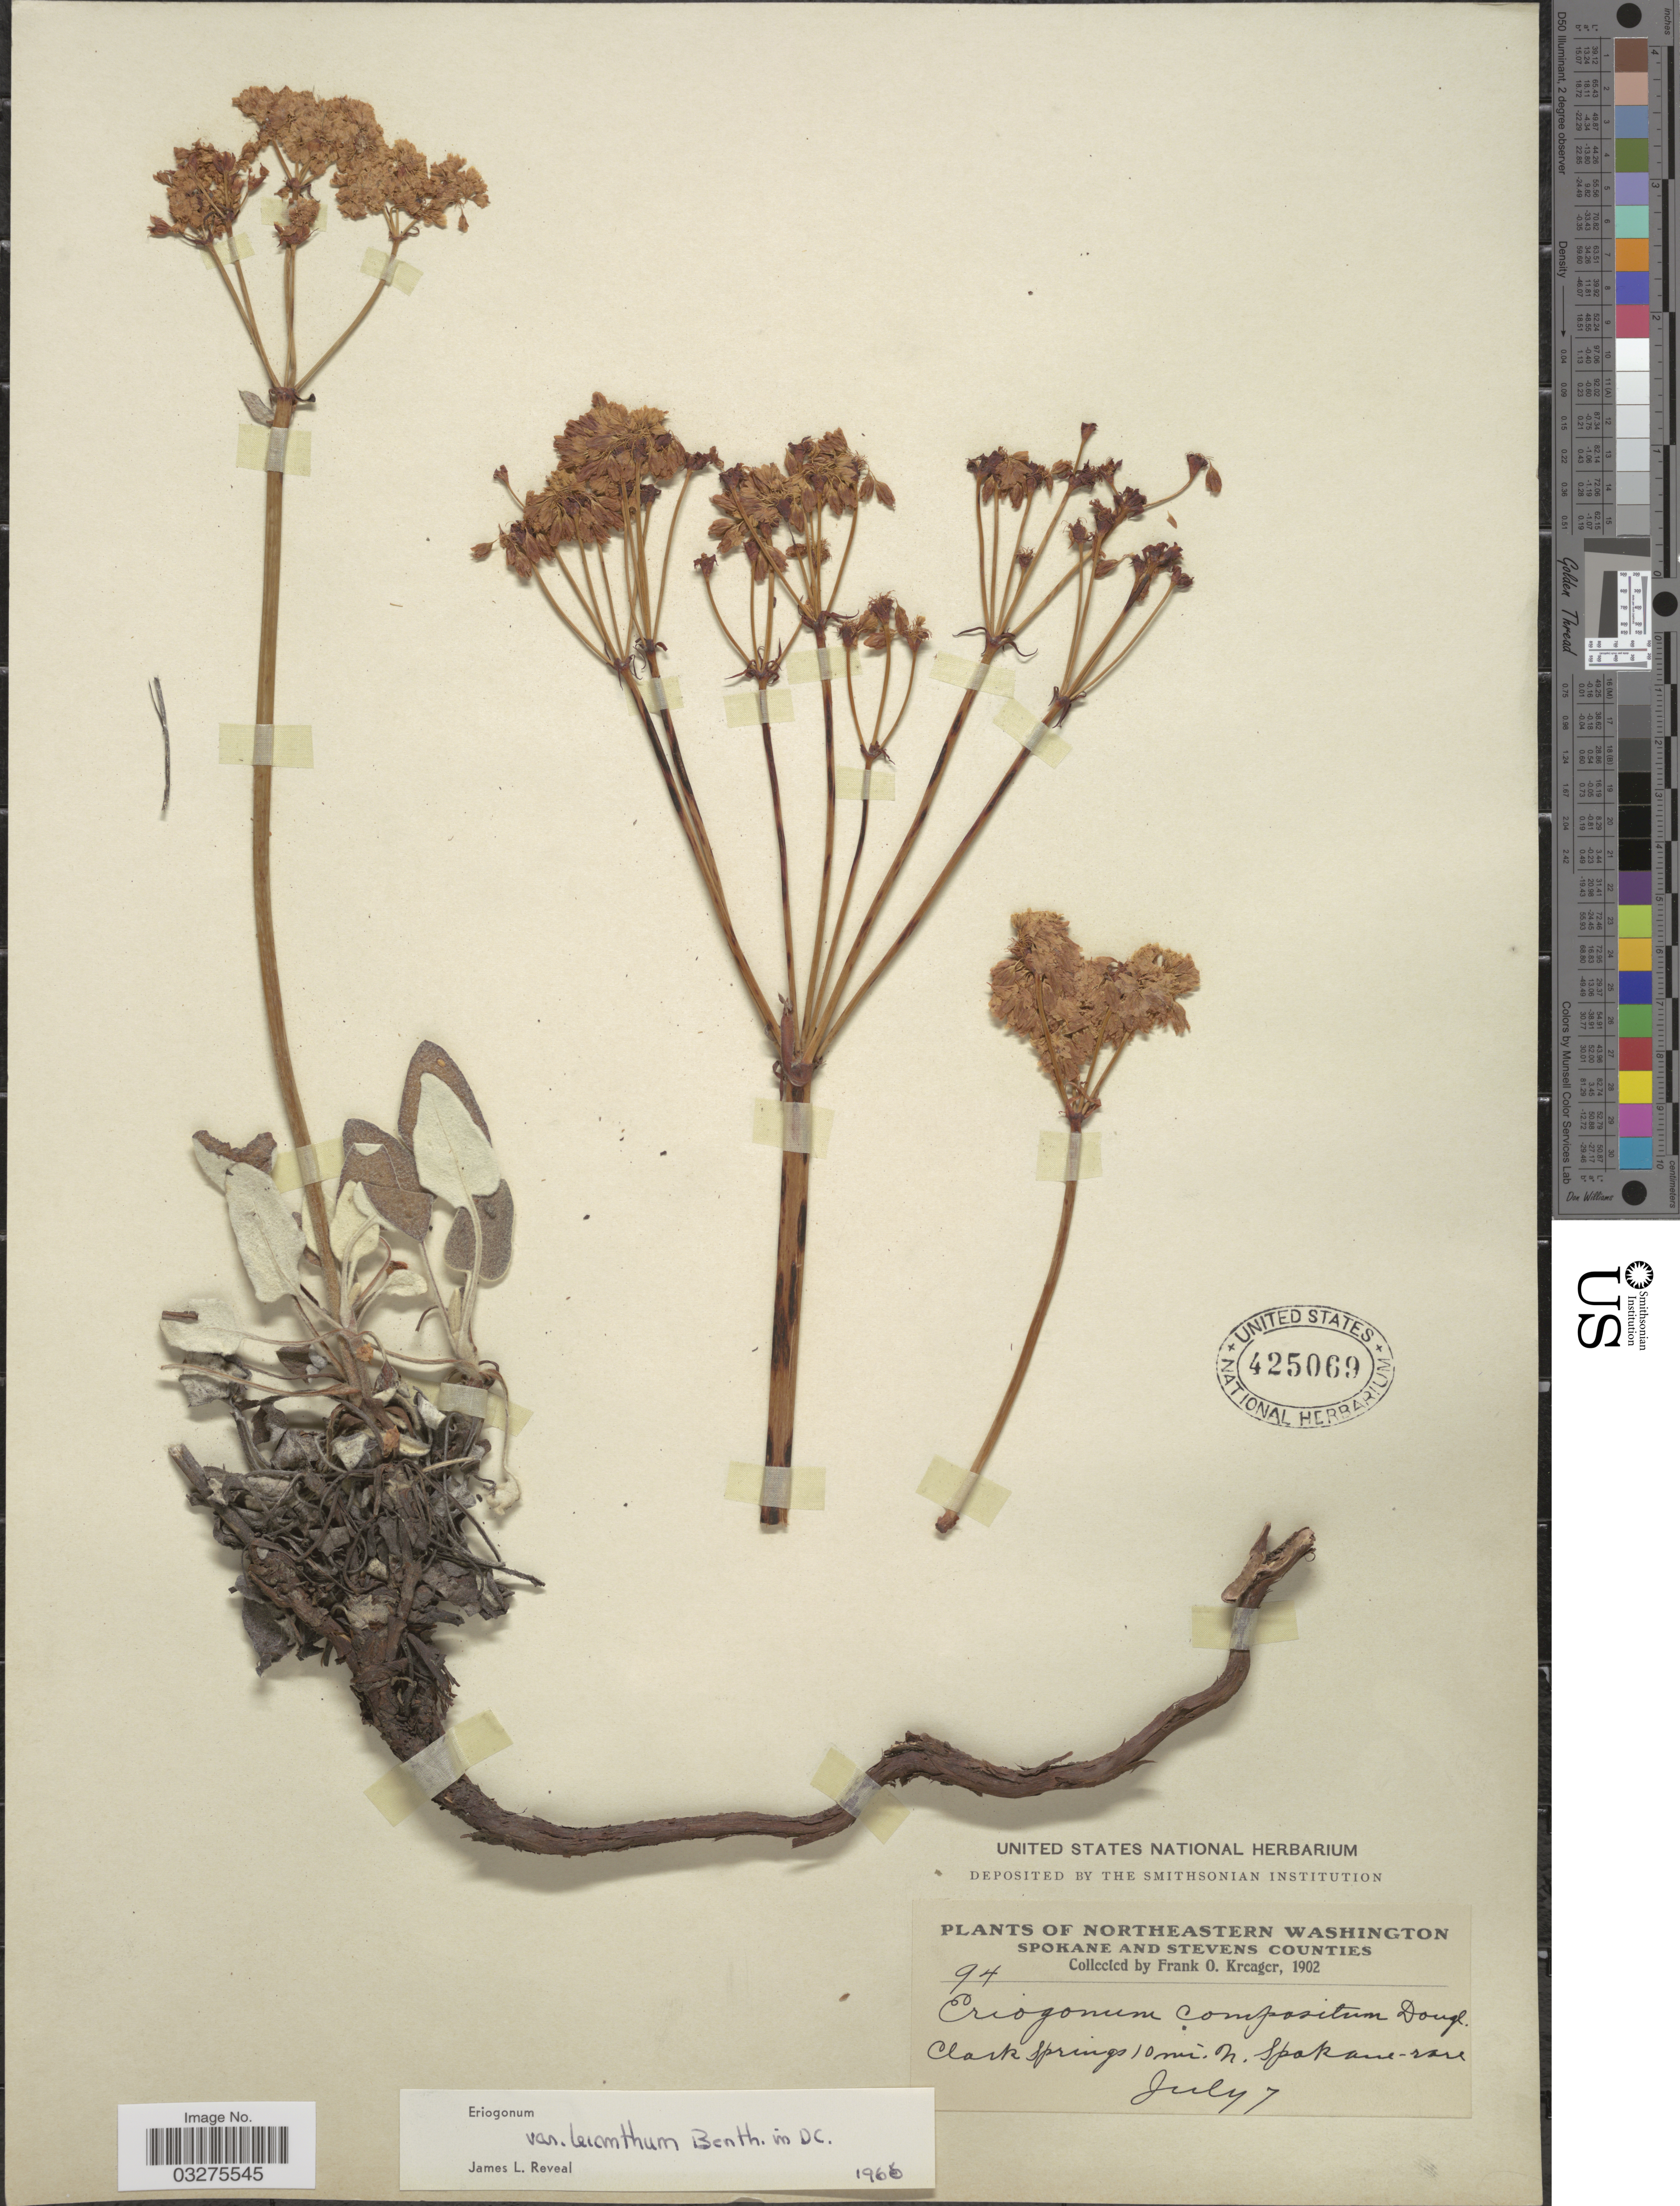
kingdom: Plantae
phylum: Tracheophyta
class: Magnoliopsida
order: Caryophyllales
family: Polygonaceae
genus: Eriogonum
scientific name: Eriogonum compositum var. leianthum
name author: Hook.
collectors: F. Kreager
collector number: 94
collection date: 1902-07-07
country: United States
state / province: Washington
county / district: Spokane / Stevens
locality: Northeastern Washington. Spokane and Stevens Counties. Clark Springs 10 mi. N. Spokane.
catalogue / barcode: US 425069